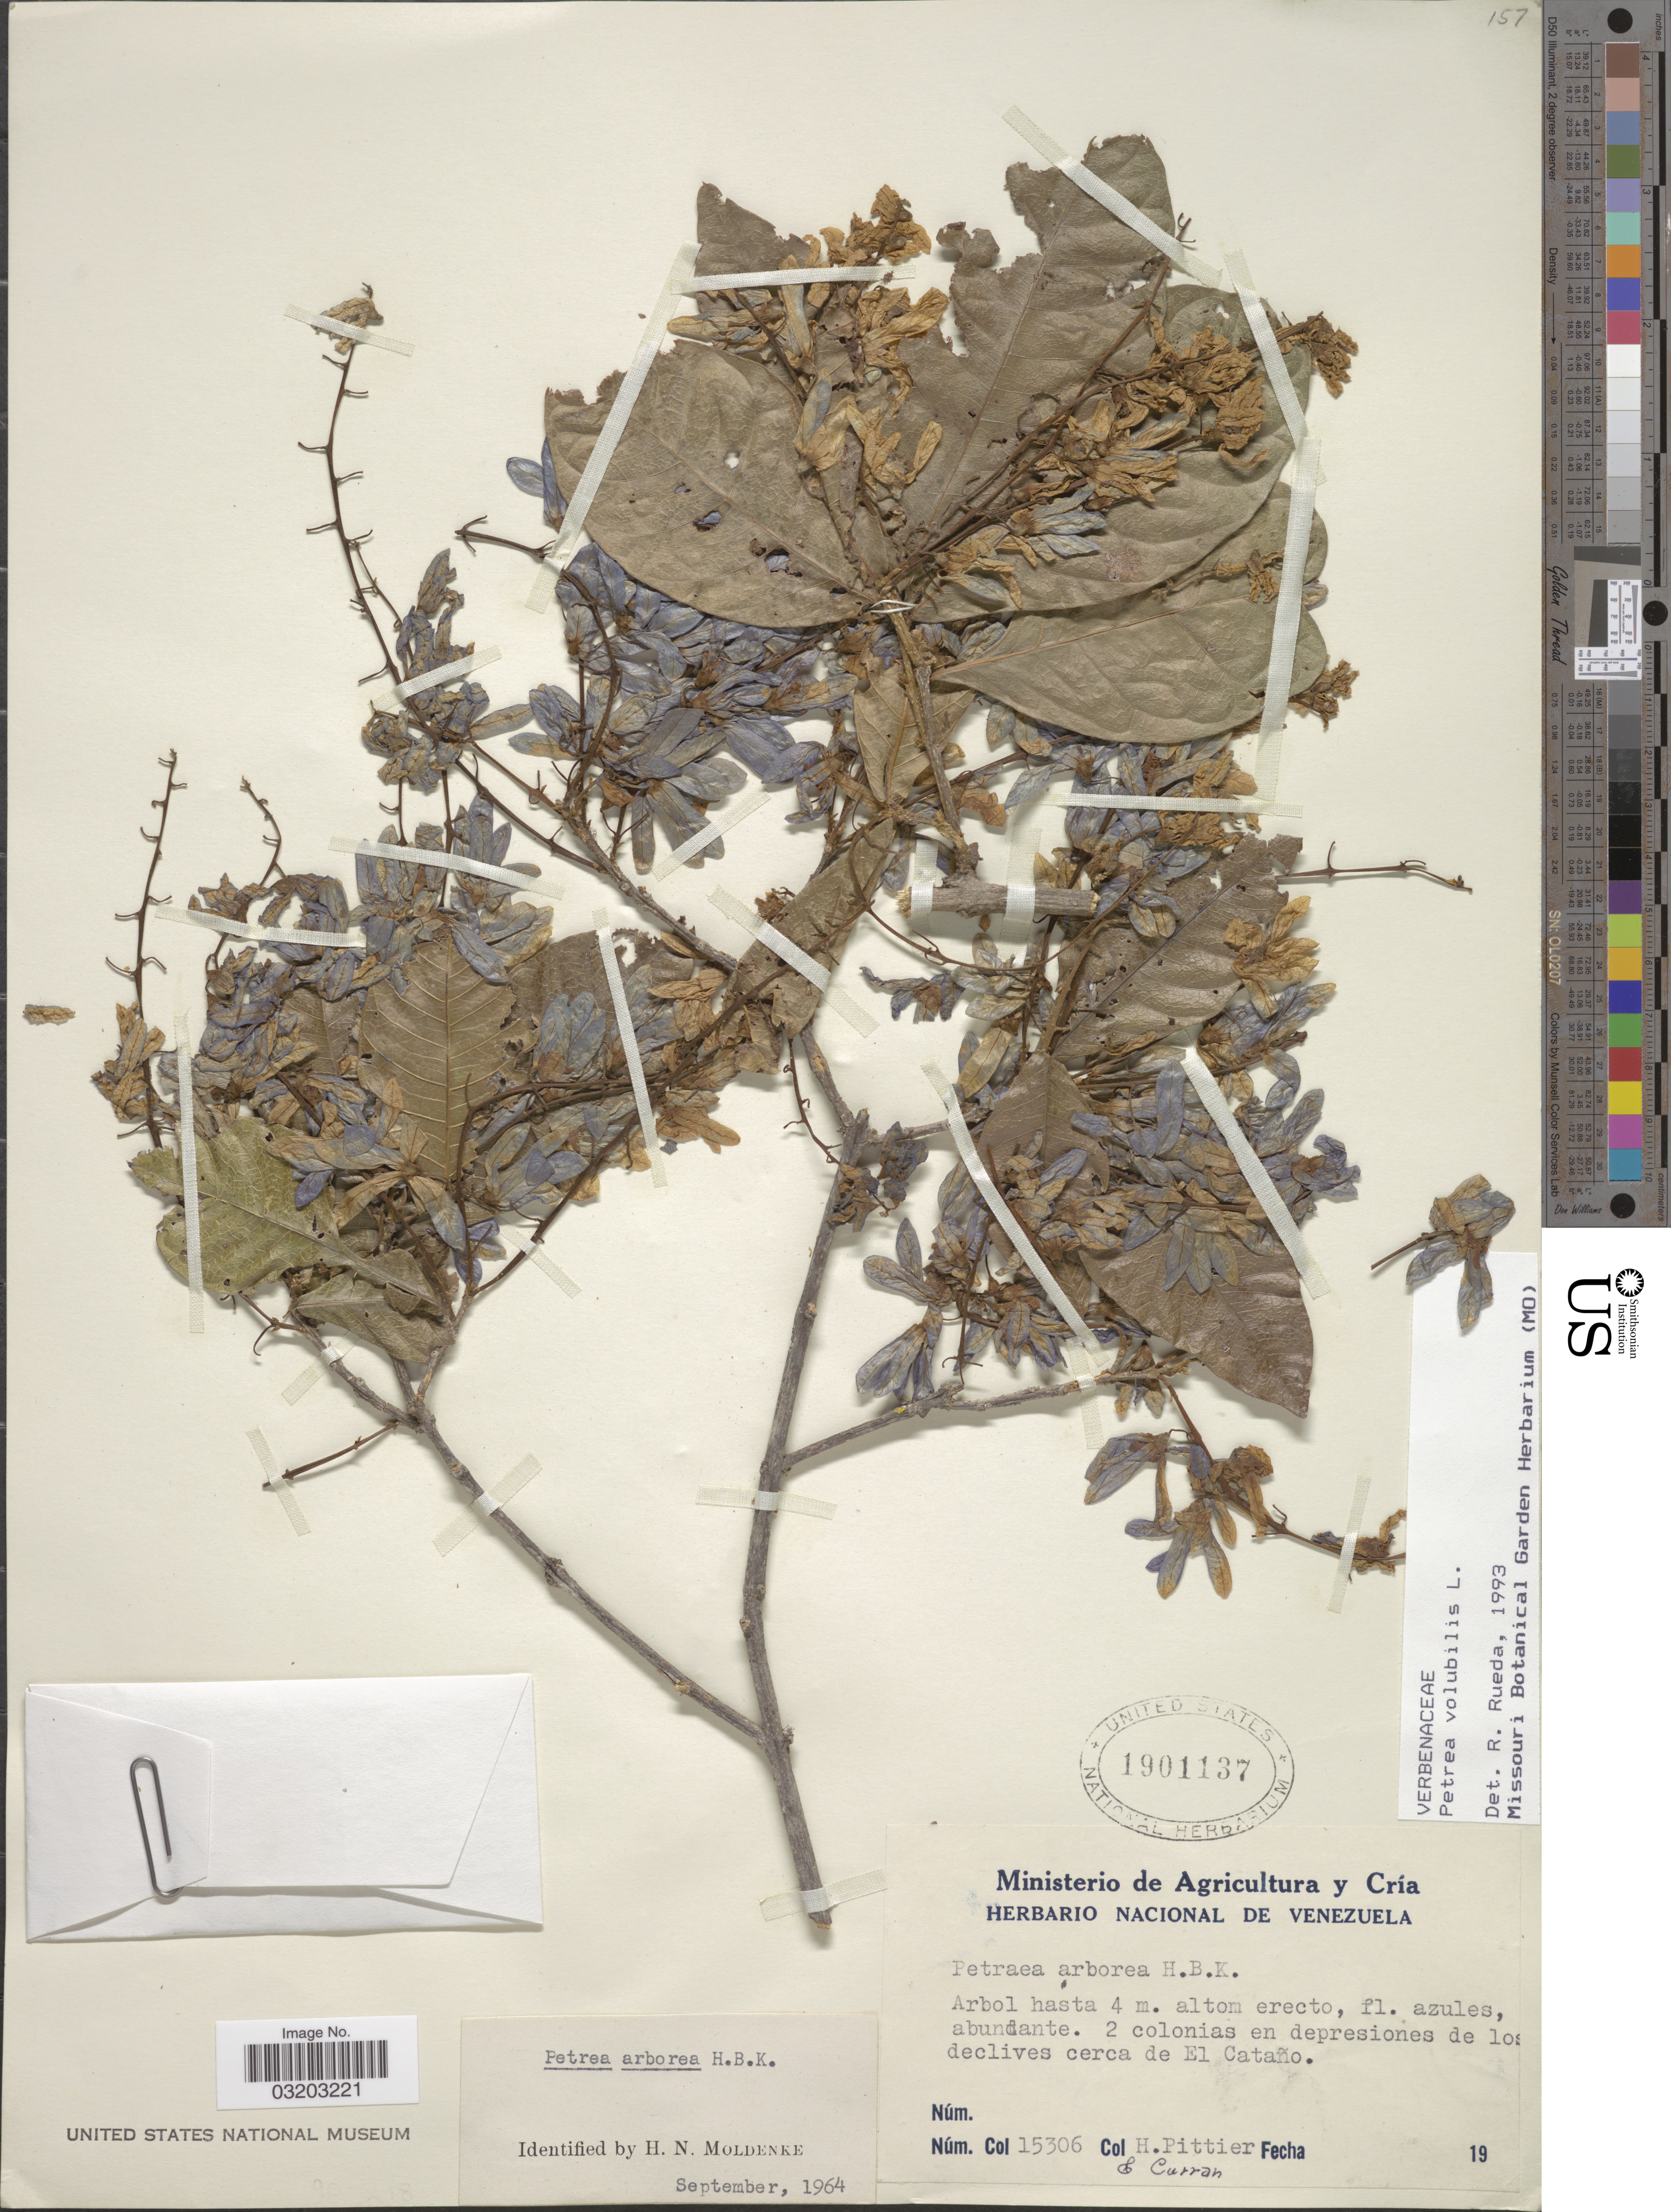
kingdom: Plantae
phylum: Tracheophyta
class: Magnoliopsida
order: Lamiales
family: Verbenaceae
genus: Petrea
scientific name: Petrea volubilis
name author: L.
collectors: H. F. Pittier & -- Curran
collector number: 15306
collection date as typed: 19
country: Venezuela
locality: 2 colonias en depresiones de los declives cerca de El Cataño.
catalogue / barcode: US 1901137